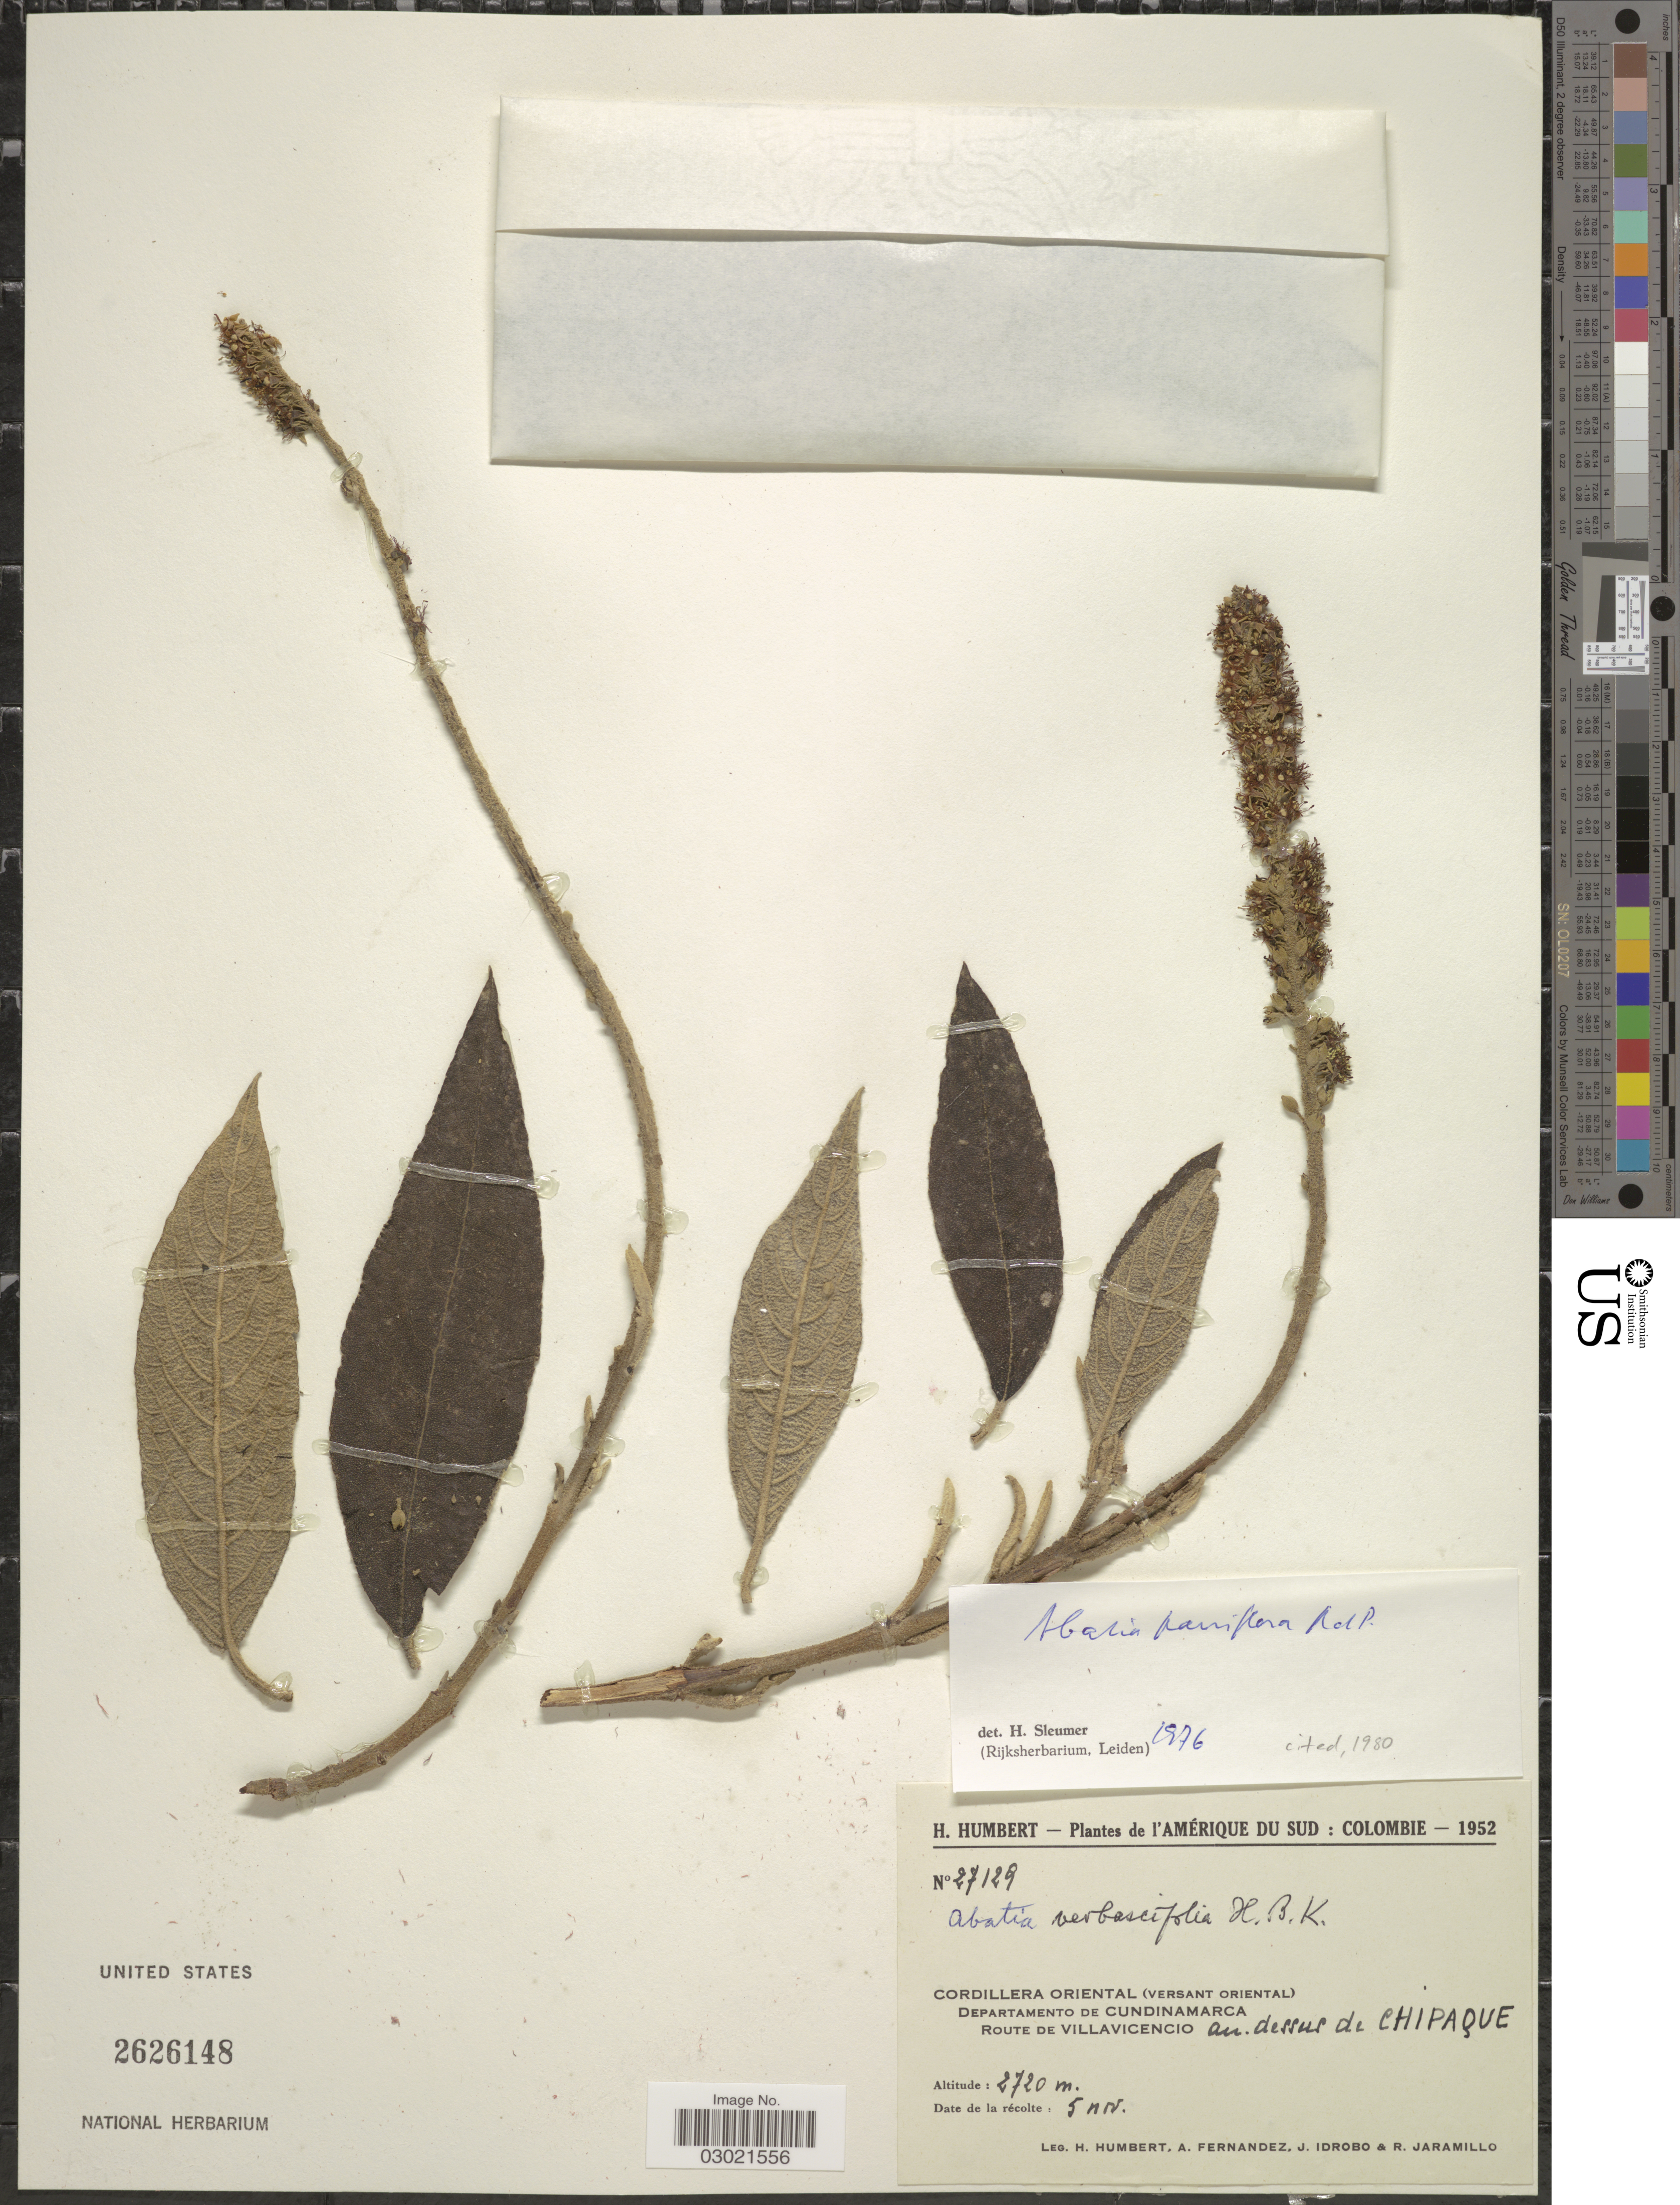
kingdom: Plantae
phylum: Tracheophyta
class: Magnoliopsida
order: Malpighiales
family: Salicaceae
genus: Abatia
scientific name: Abatia parviflora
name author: Ruiz & Pav.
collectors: H. Humbert, A. Fernandez, J. M. Idrobo & R. Jaramillo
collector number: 27129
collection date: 1952-11-05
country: Colombia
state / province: Cundinamarca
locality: Cordillera Oriental (versant oriental). Departamento de Cundinamarca. Route de Villavicencio au dessus de Chipaque.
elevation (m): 2720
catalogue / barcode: US 2626148